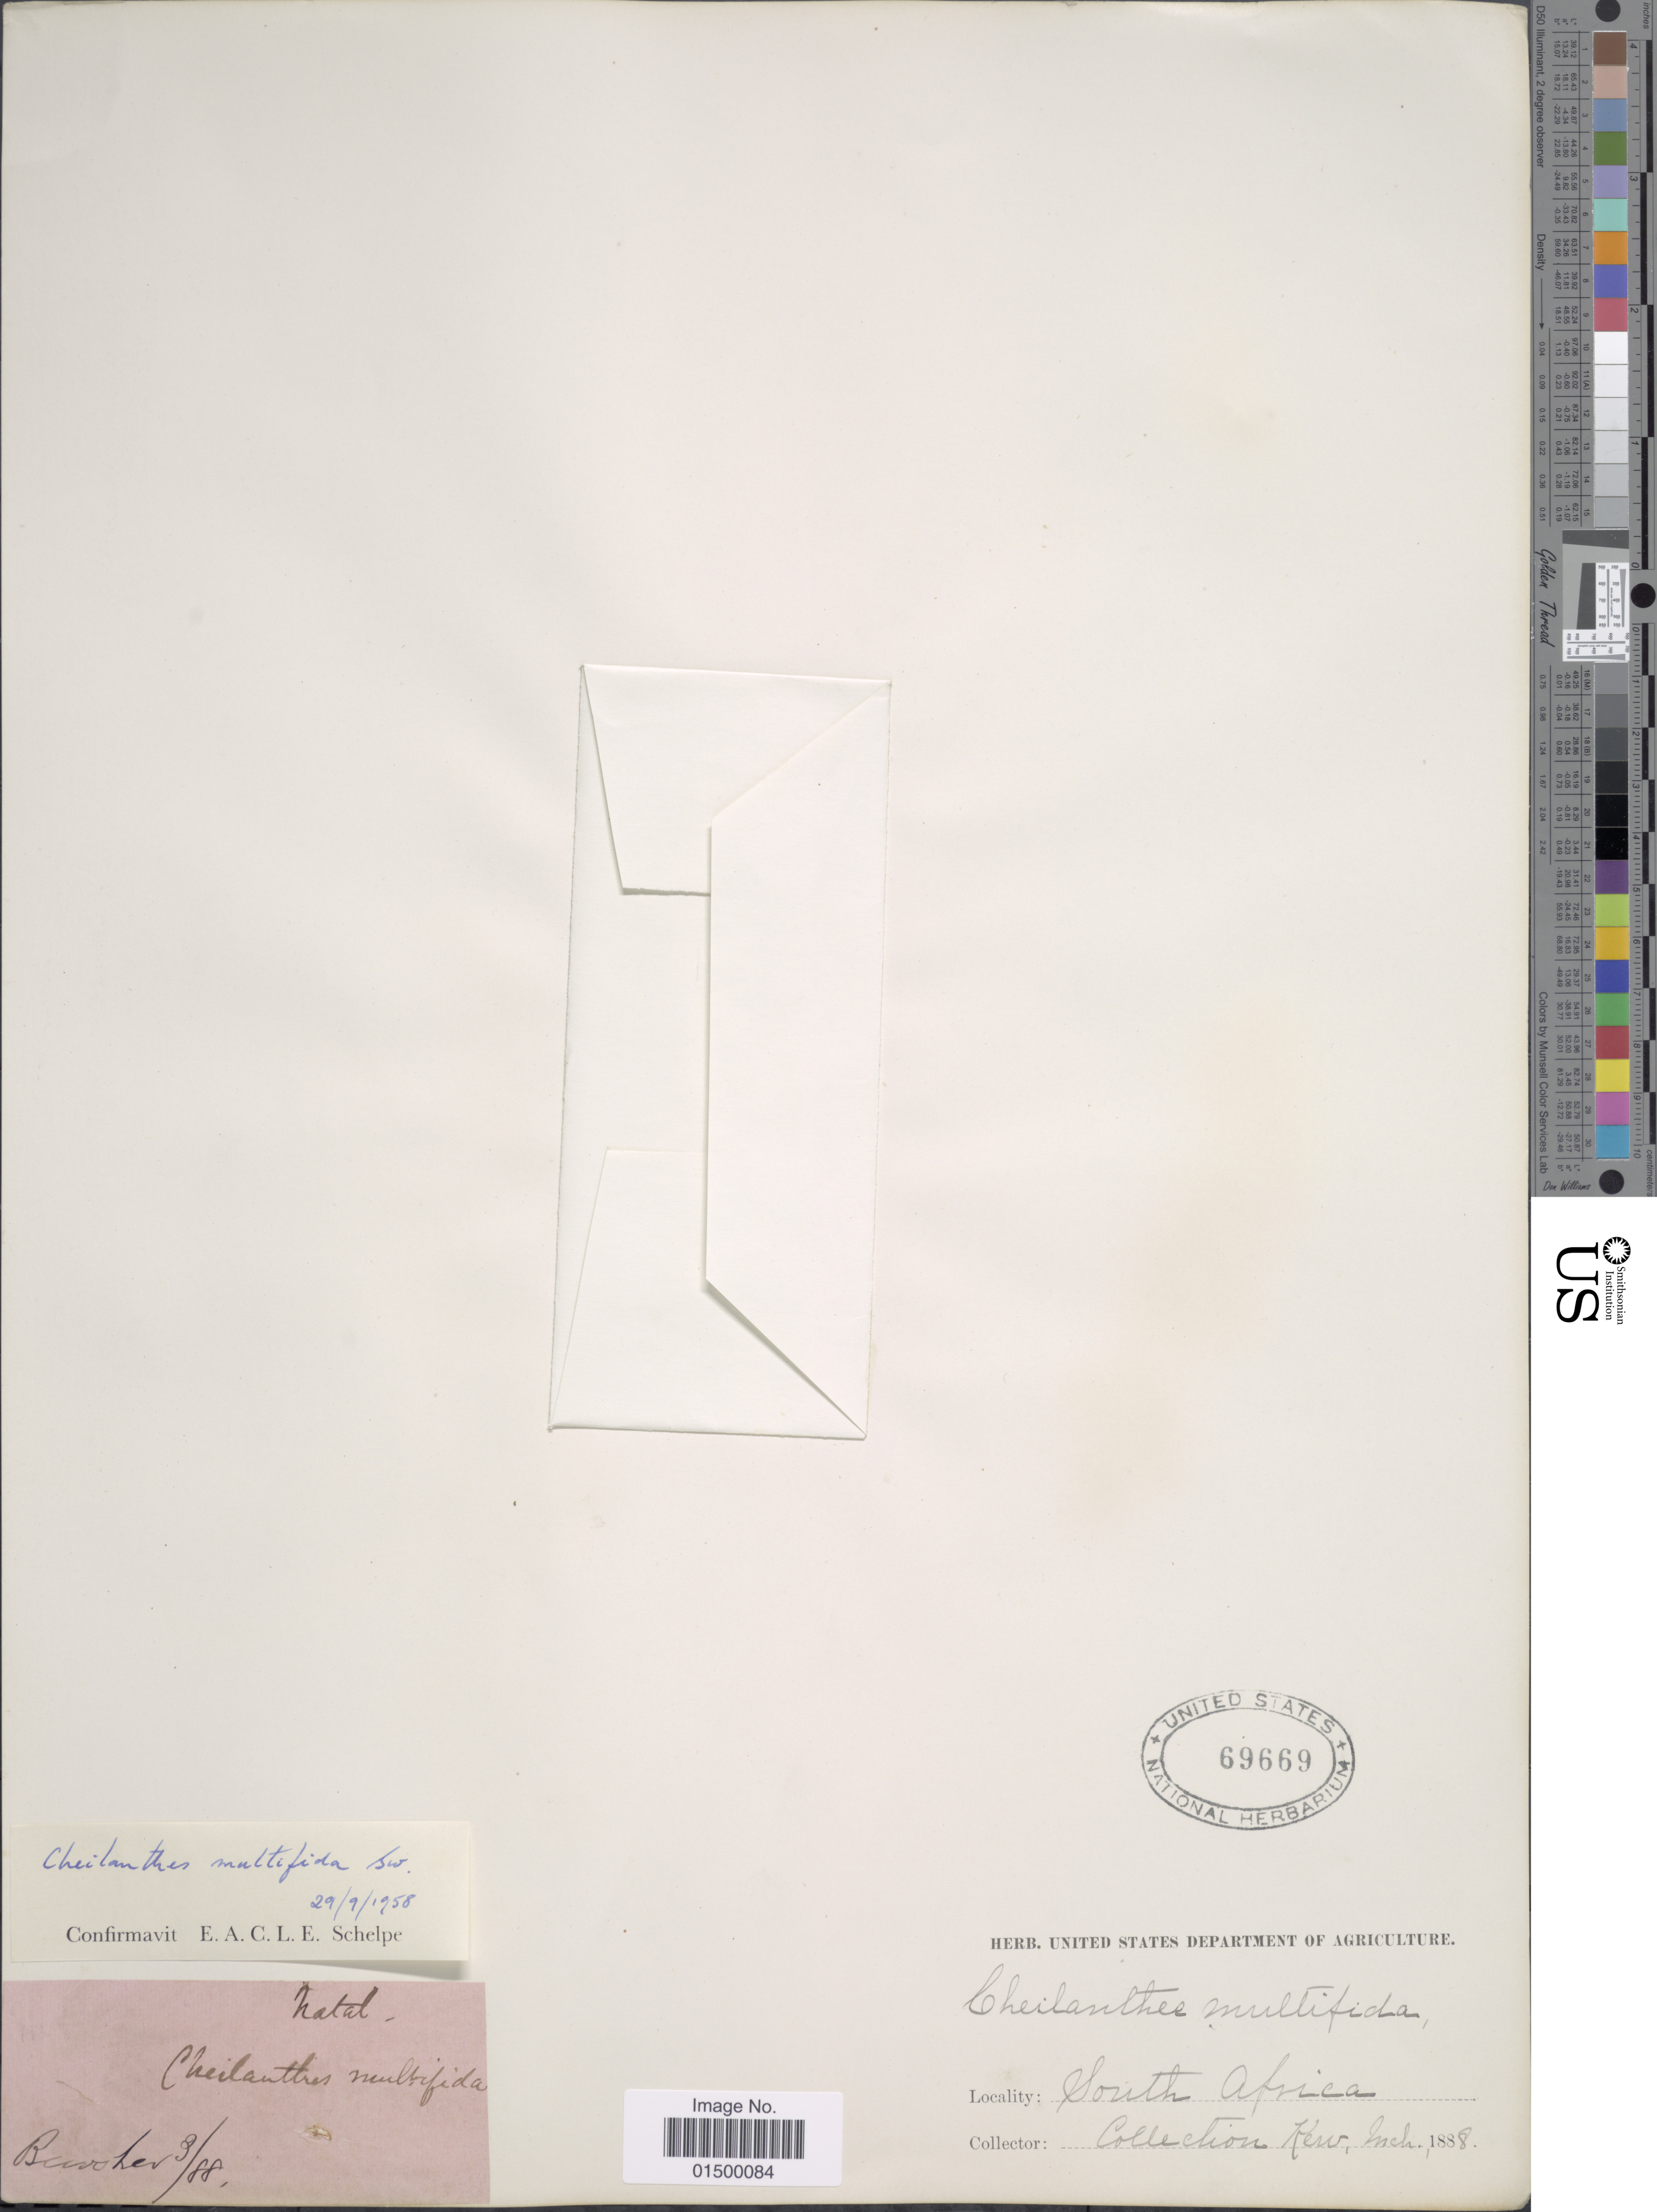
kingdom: Plantae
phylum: Tracheophyta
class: Polypodiopsida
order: Polypodiales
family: Pteridaceae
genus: Cheilanthes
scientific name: Cheilanthes multifida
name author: Sw.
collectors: C. Bewsher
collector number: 9/88*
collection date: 1888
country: South Africa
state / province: KwaZulu-Natal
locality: Natal. South Africa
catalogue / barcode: US 69669